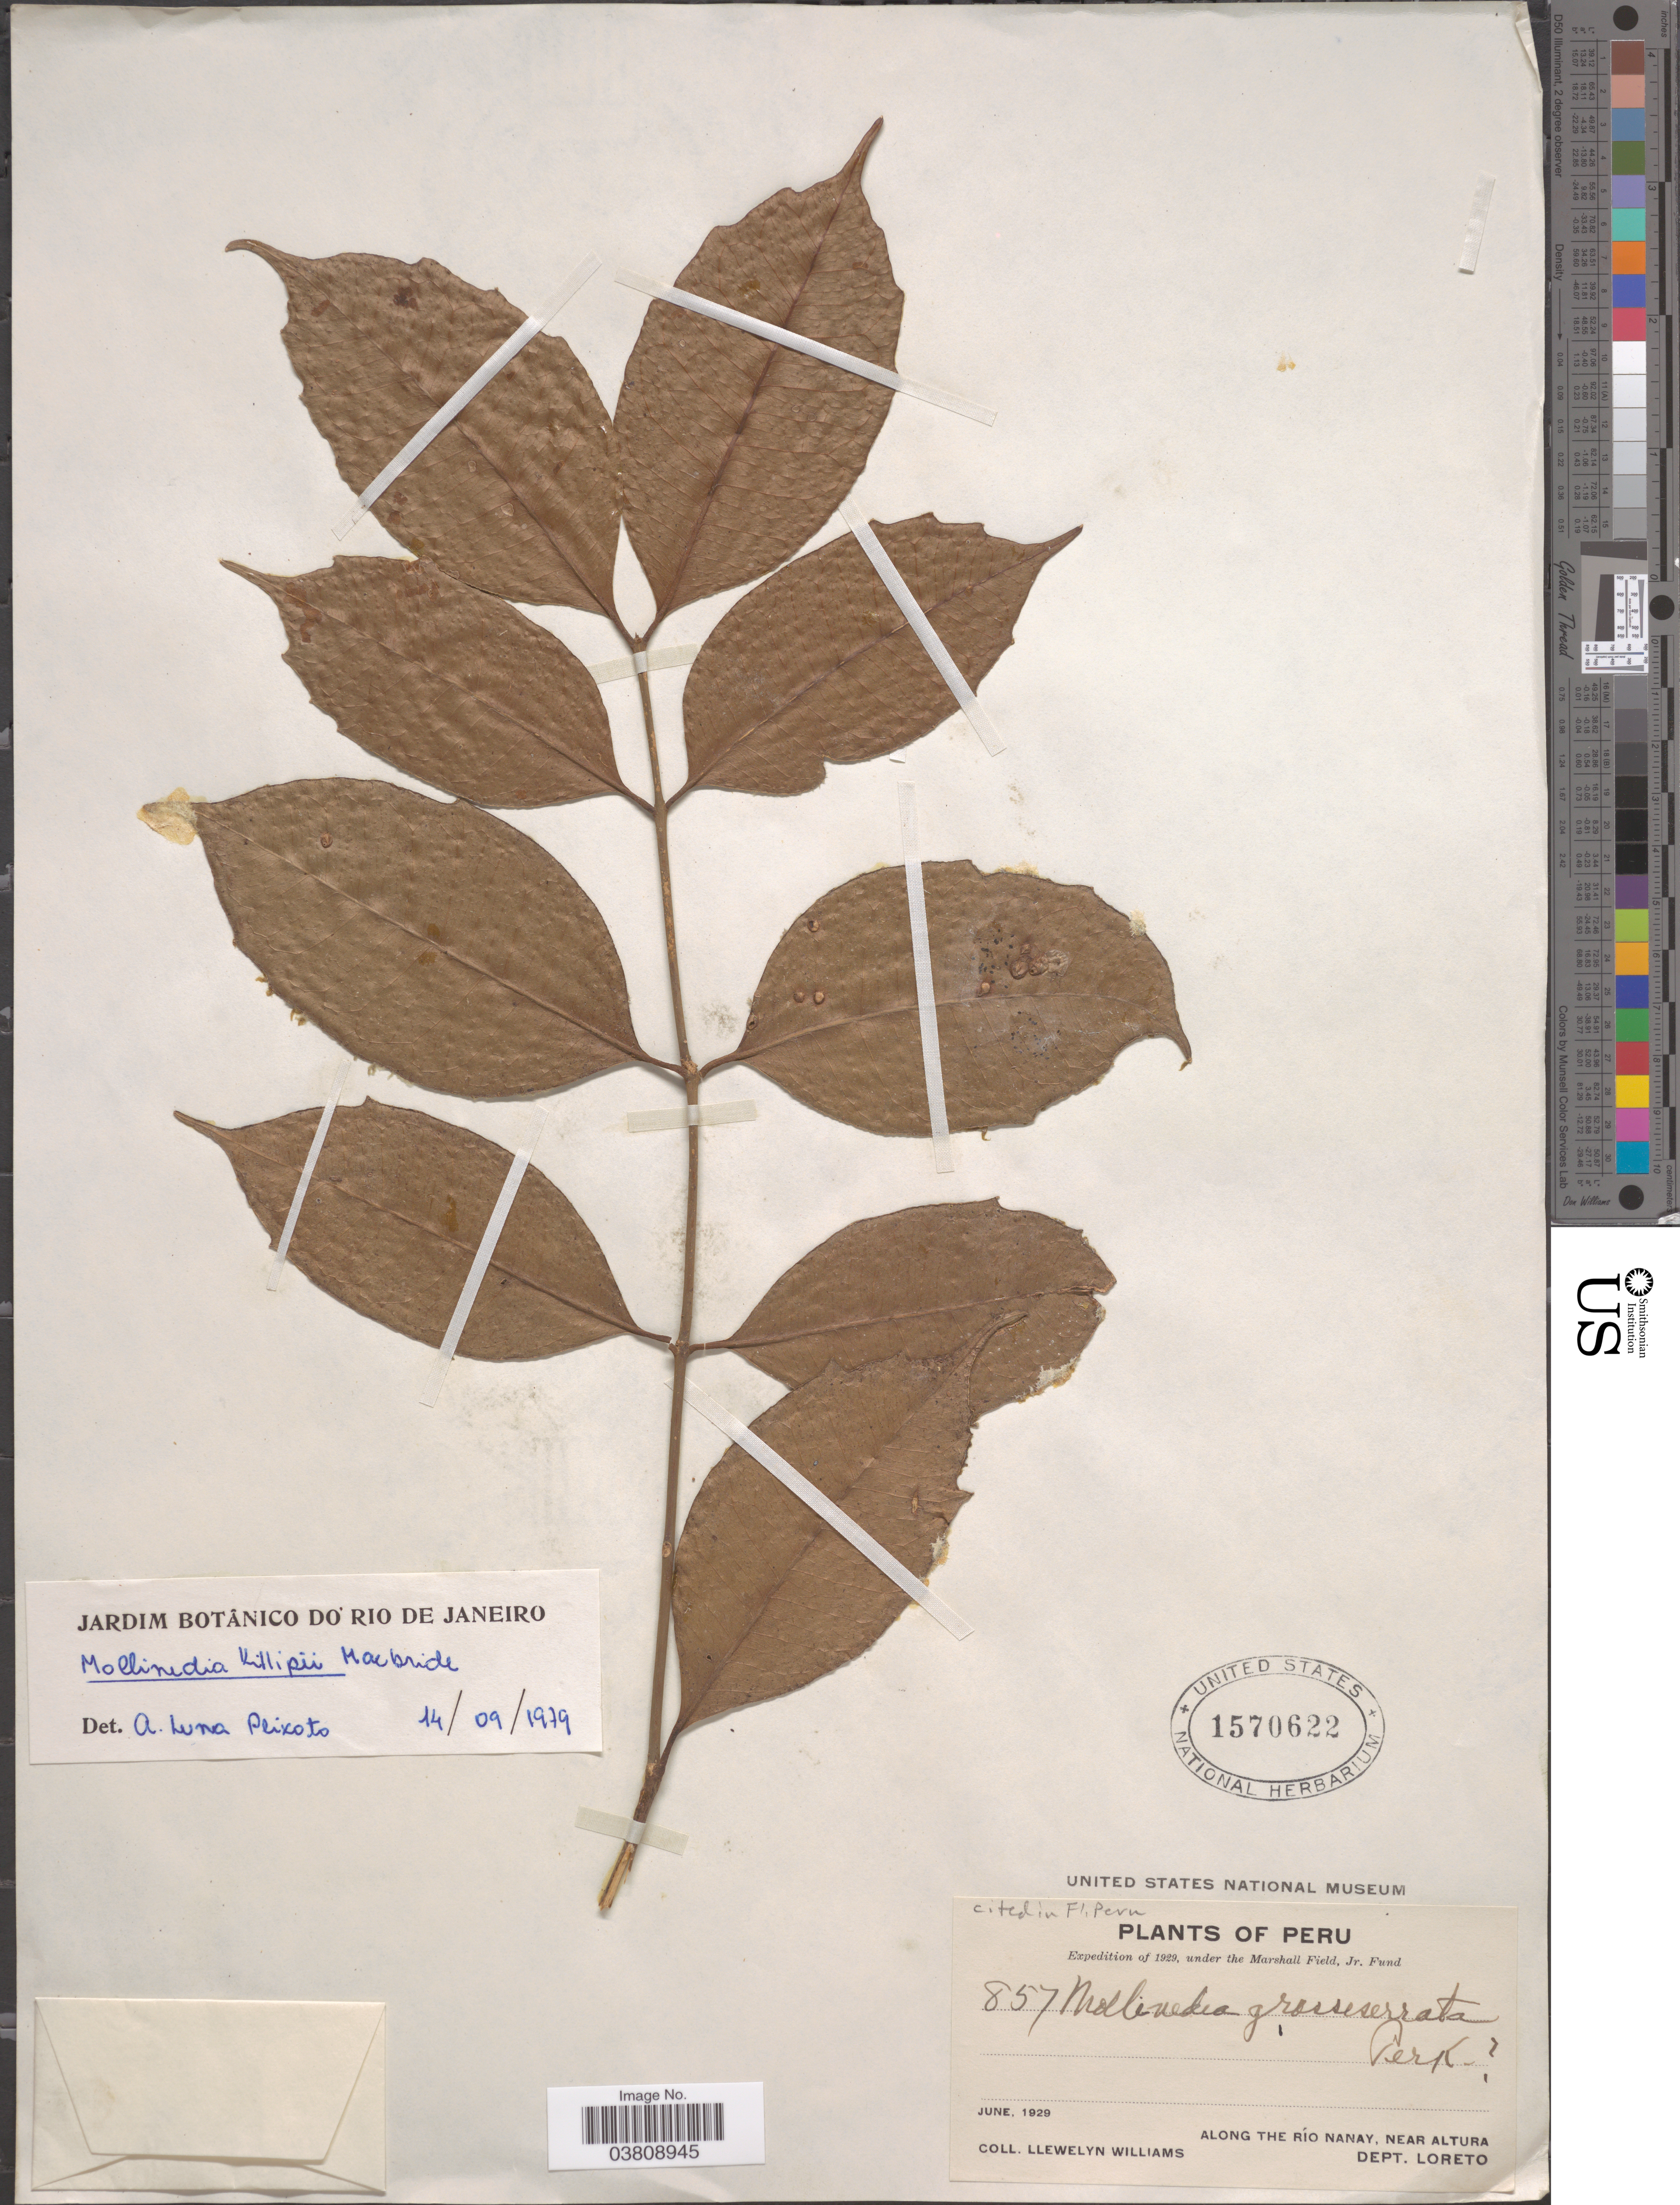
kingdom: Plantae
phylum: Tracheophyta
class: Magnoliopsida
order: Laurales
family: Monimiaceae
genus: Mollinedia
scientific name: Mollinedia killipii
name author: J.F. Macbr.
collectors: Ll. Williams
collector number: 857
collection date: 1929-06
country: Peru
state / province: Loreto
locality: Along the Río Nanay, near Altura. Dept. Loreto.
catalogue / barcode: US 1570622